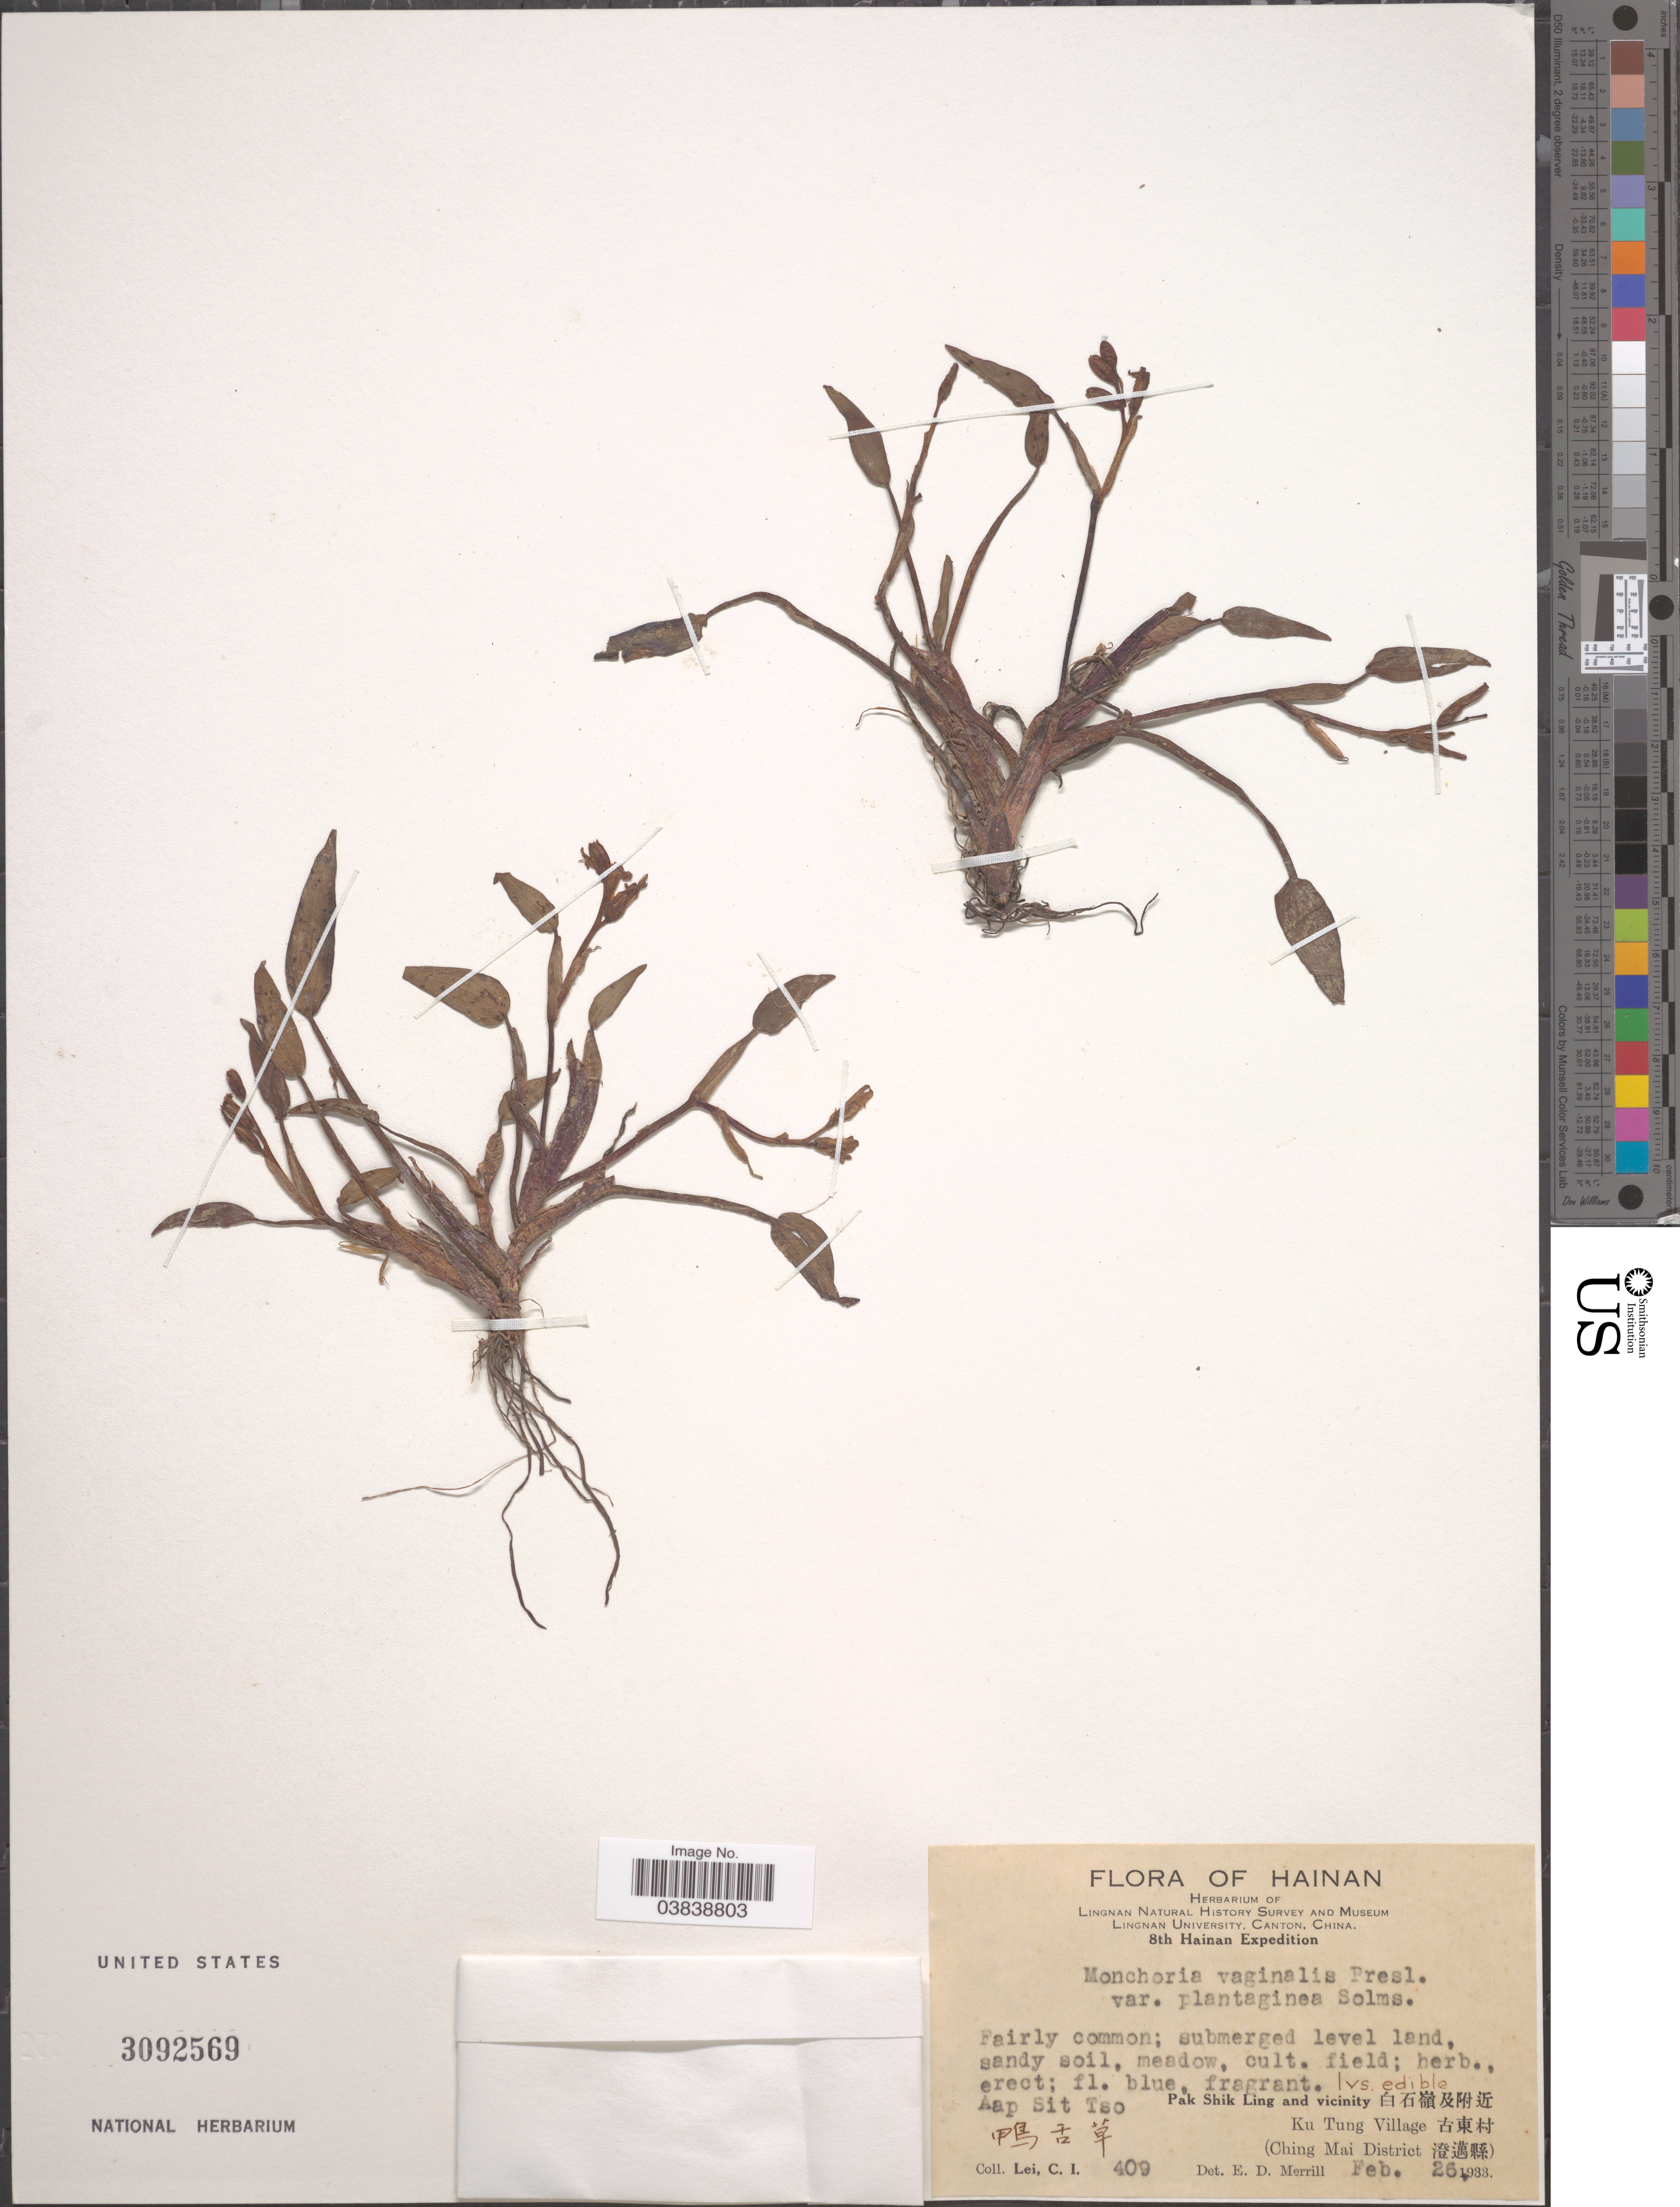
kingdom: Plantae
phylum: Tracheophyta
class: Liliopsida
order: Commelinales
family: Pontederiaceae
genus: Monochoria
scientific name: Monochoria vaginalis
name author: (Burm. f.) C. Presl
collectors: C. I. Lei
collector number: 409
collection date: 1933-02-26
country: China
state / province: Hainan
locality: Aap Sit Tso. X. Pak Shik Ling and vicinity. X. Ku Tung Village X. (Ching Mai District X).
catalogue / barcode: US 3092569